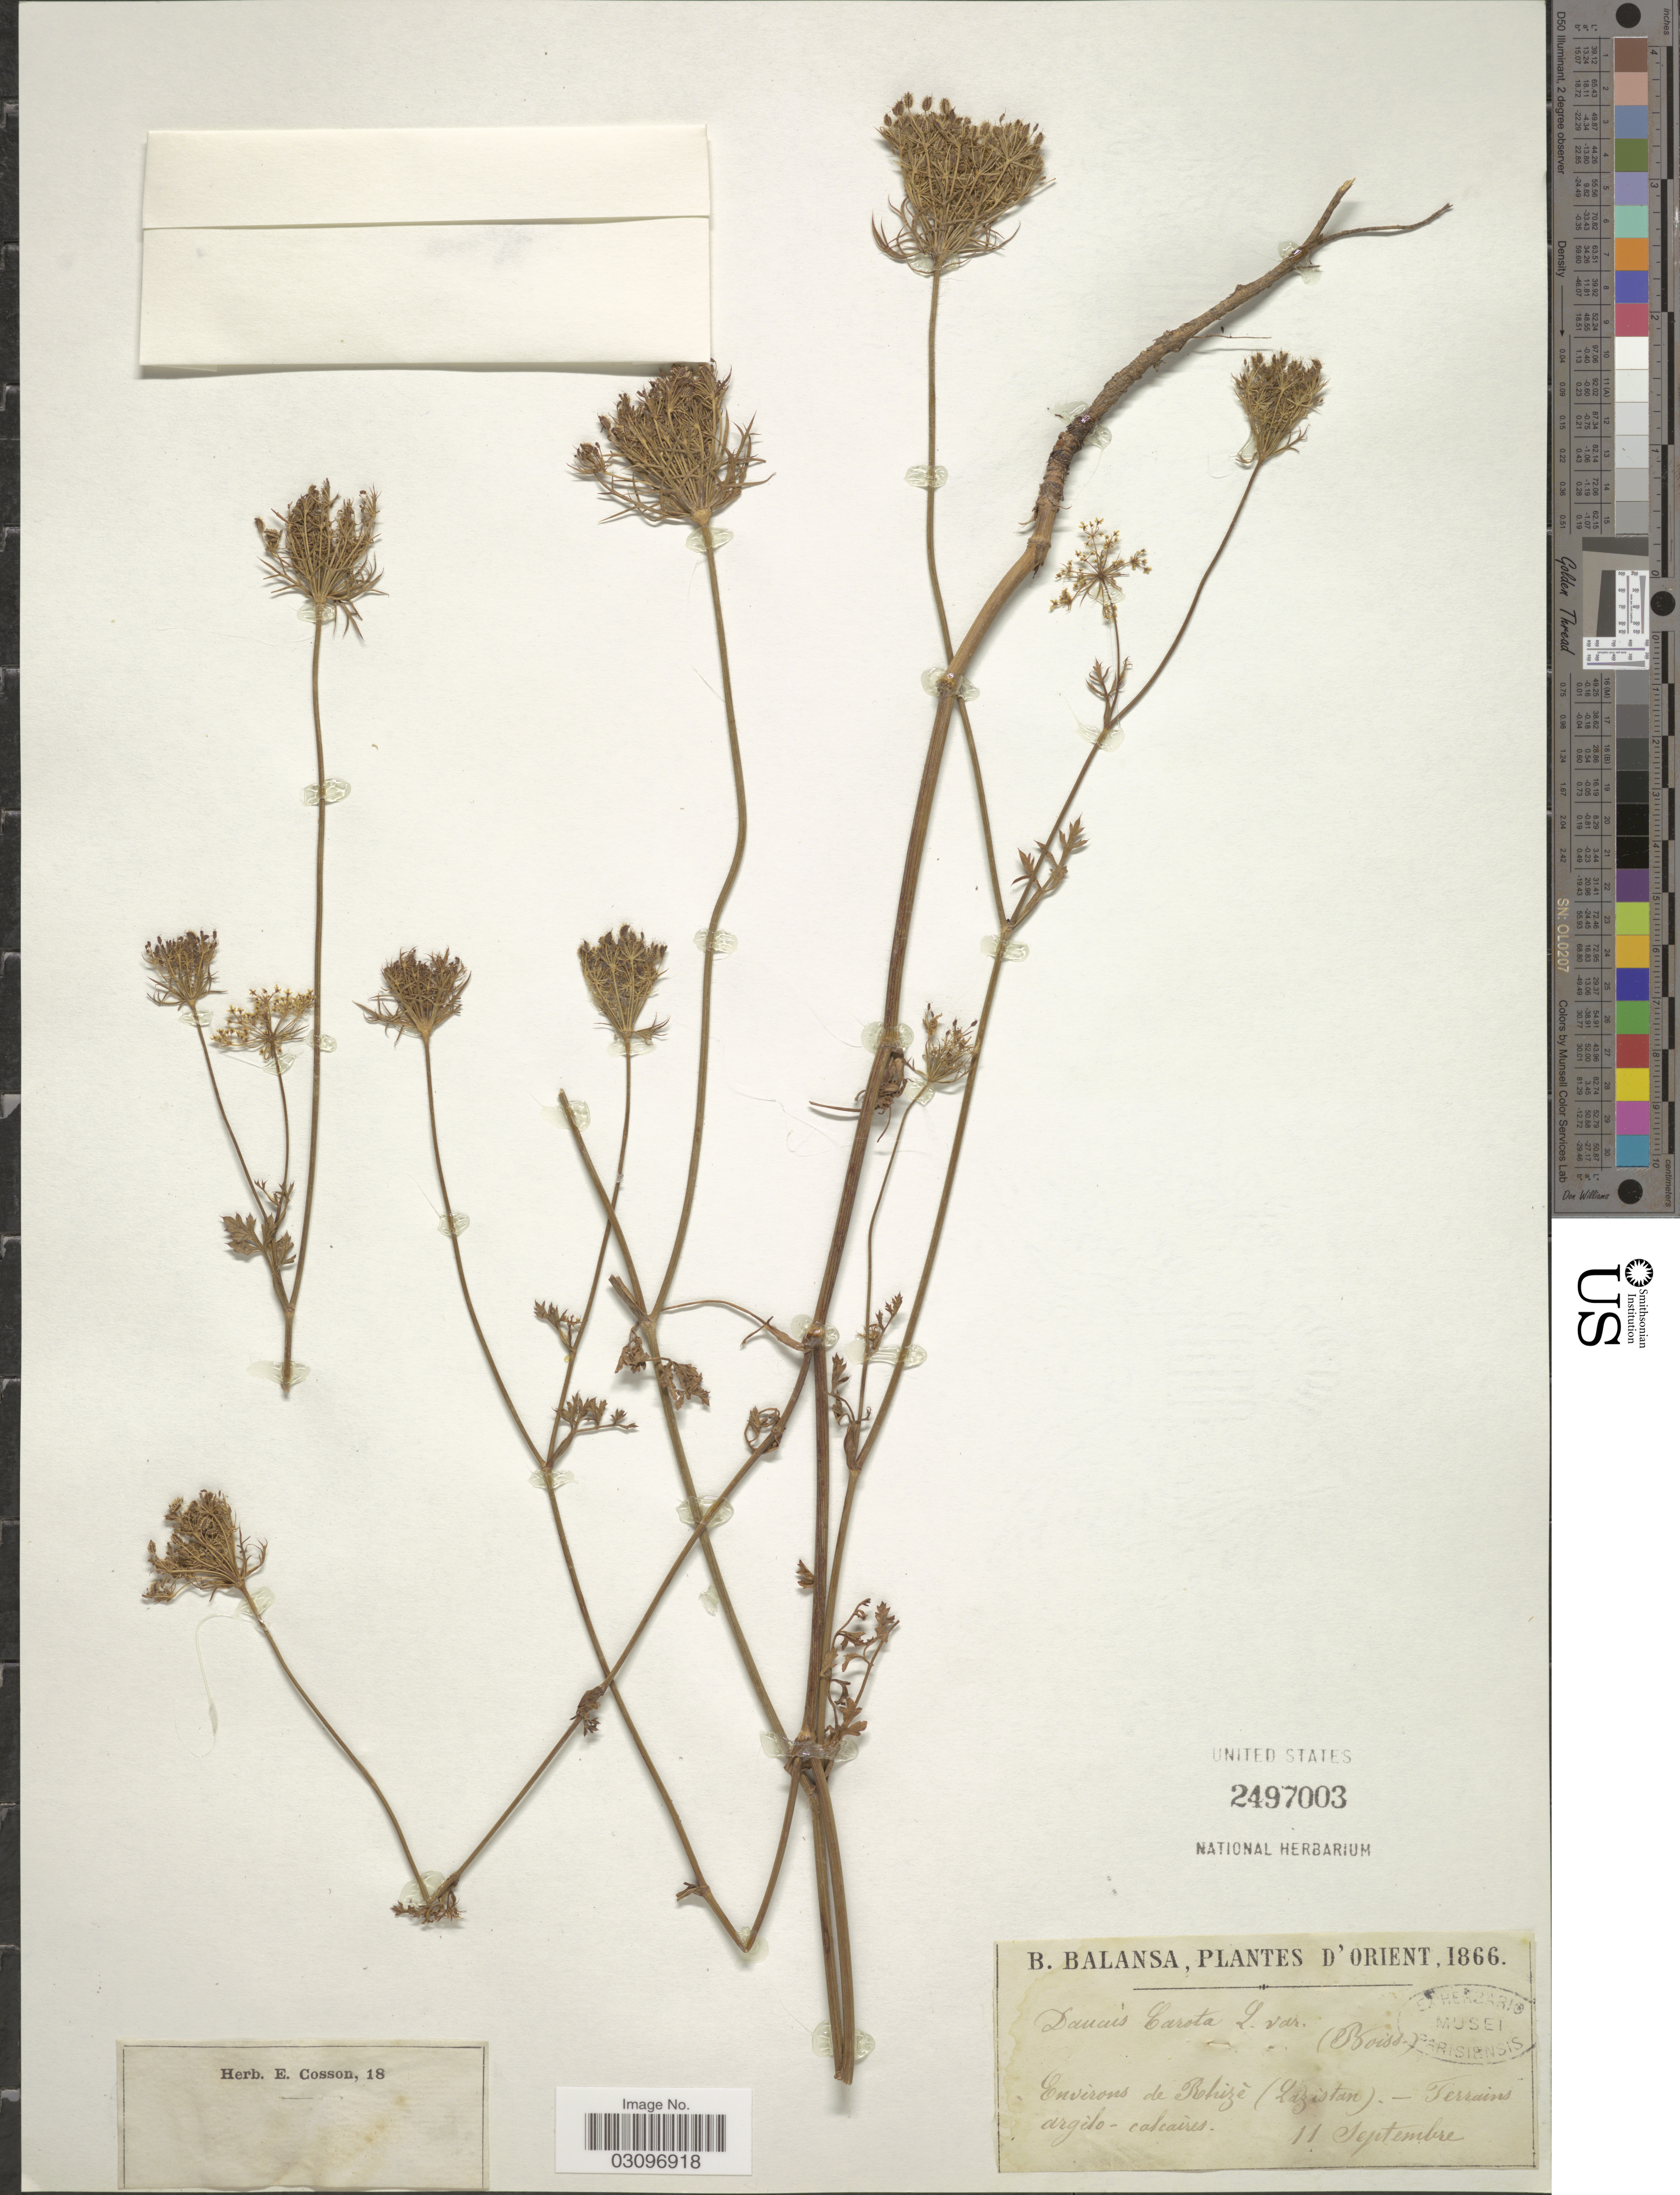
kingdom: Plantae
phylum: Tracheophyta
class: Magnoliopsida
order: Apiales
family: Apiaceae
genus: Daucus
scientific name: Daucus carota subsp. carota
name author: L.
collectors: B. Balansa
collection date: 1866-09-11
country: Turkey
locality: Orient. Environs de Retrize (Lazistan).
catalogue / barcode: US 2497003